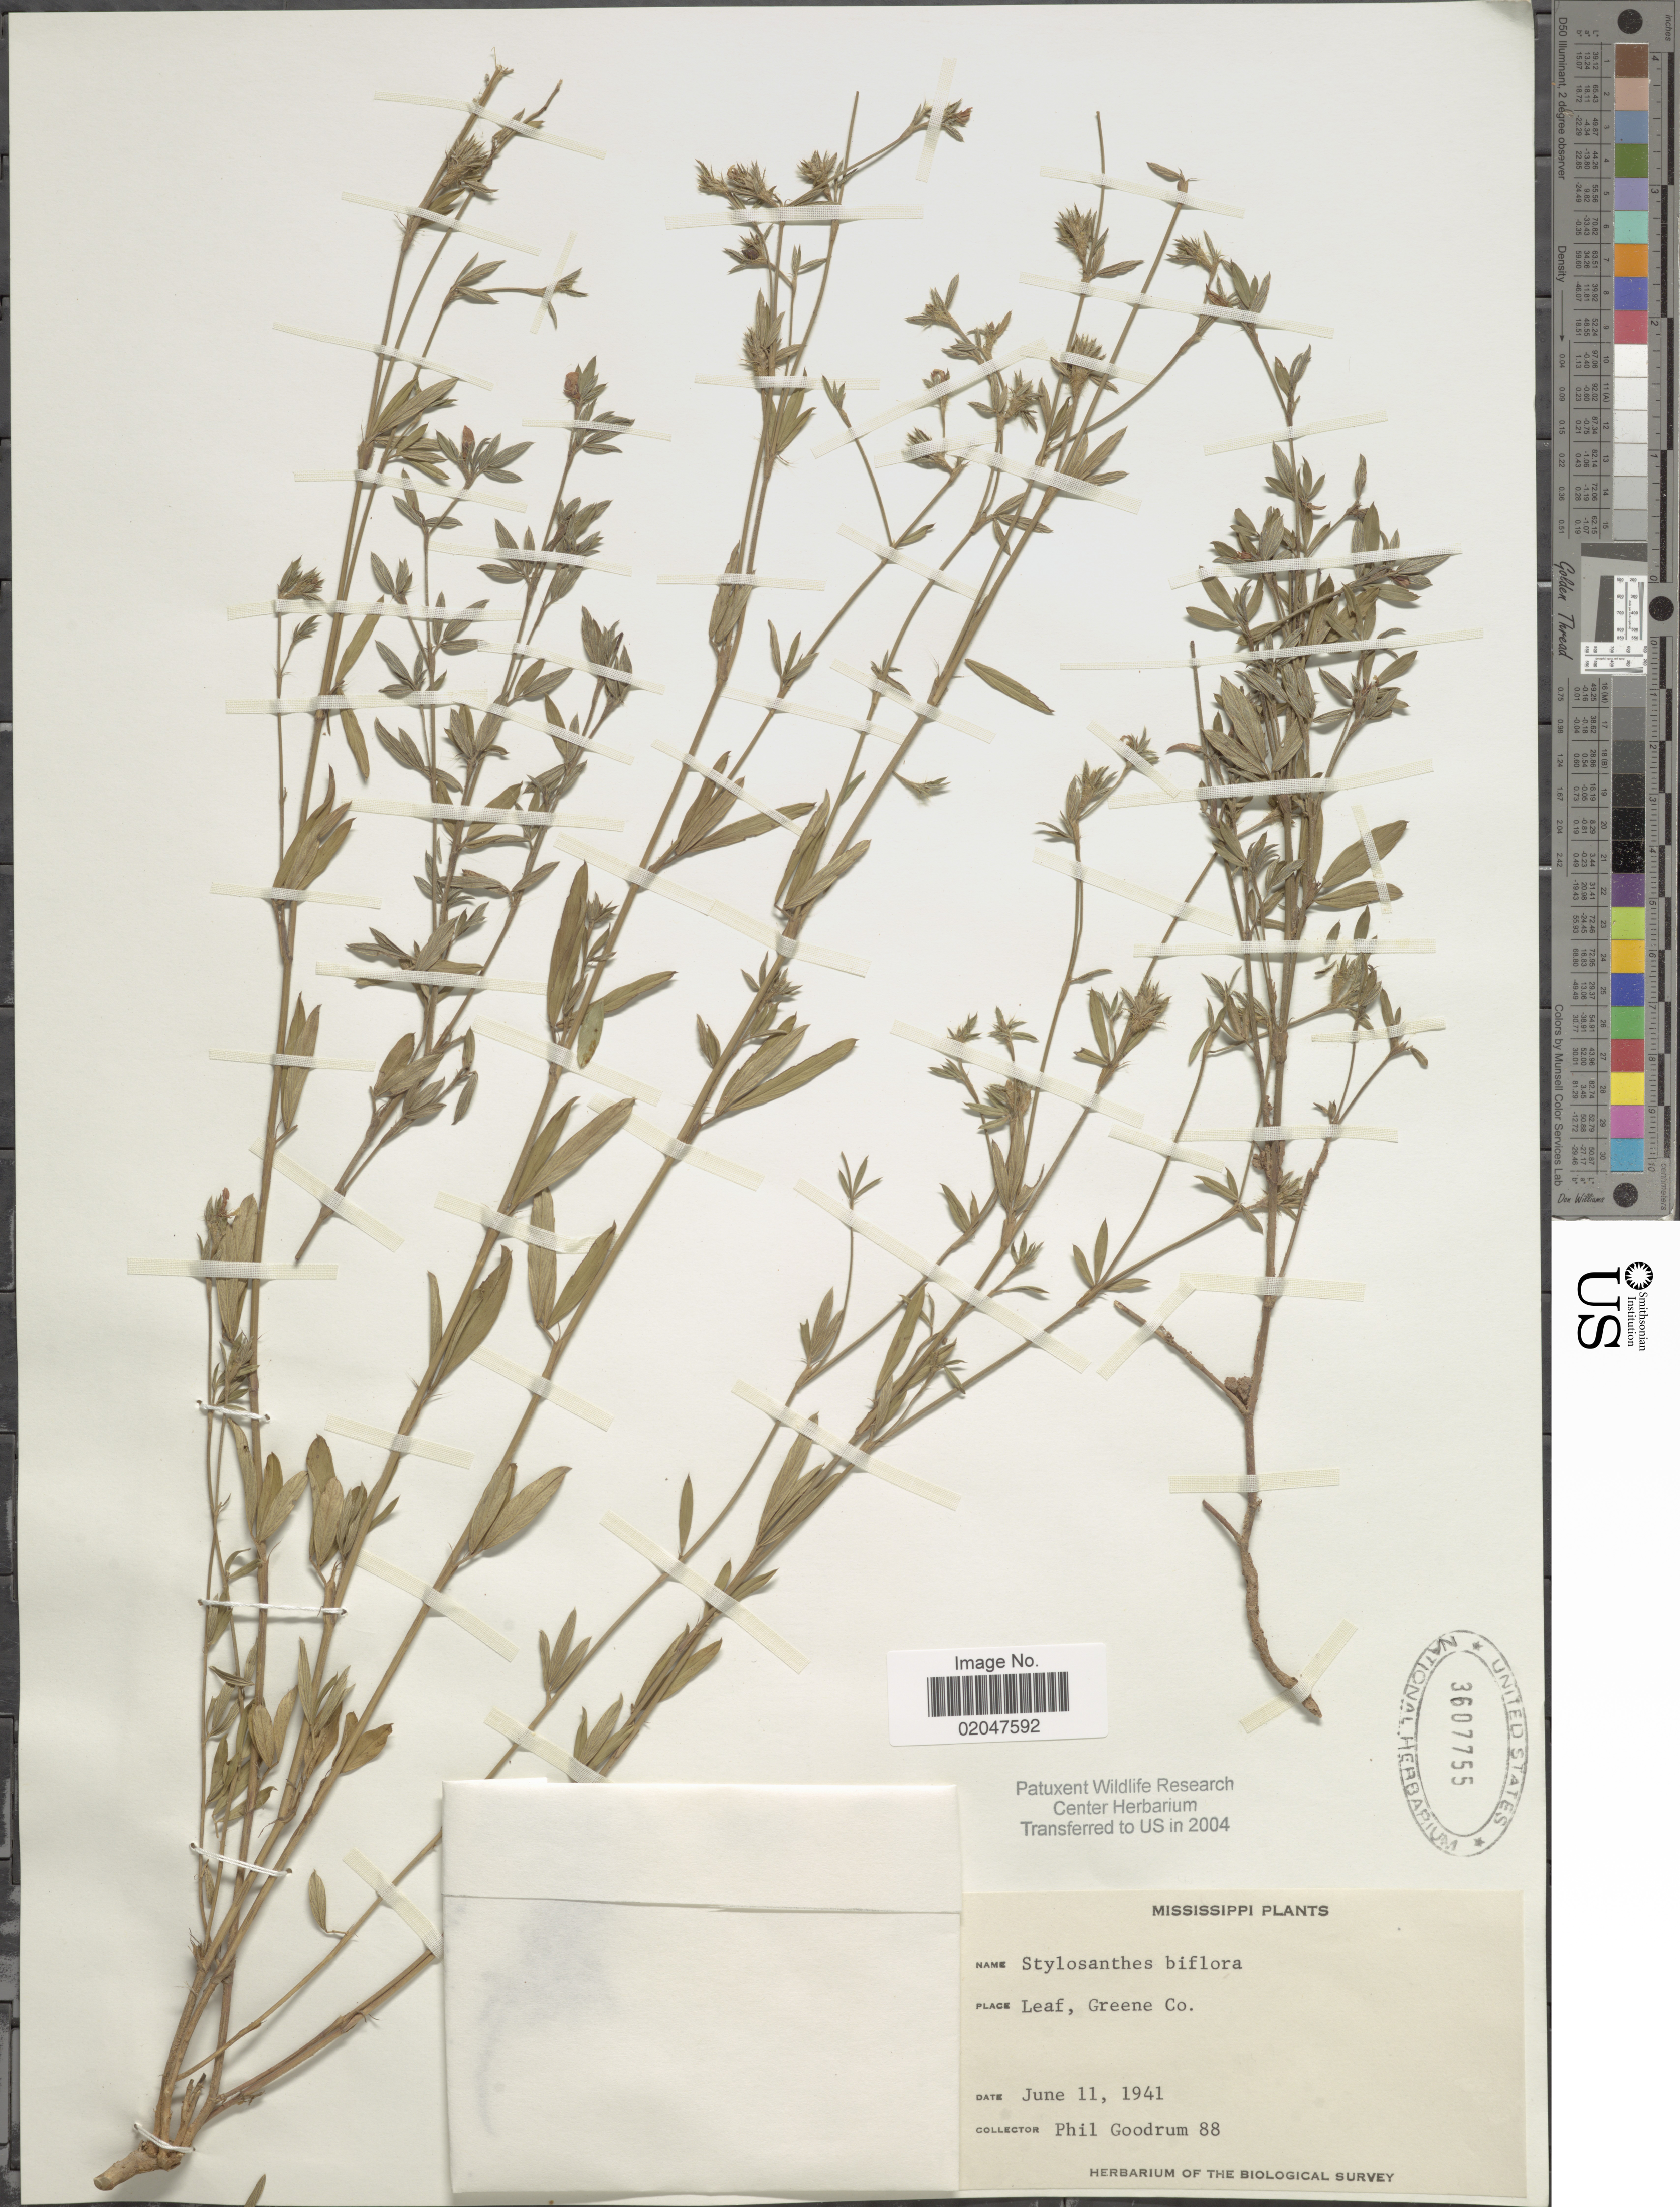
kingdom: Plantae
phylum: Tracheophyta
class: Magnoliopsida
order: Fabales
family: Fabaceae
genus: Stylosanthes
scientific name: Stylosanthes biflora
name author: (L.) Britton et al.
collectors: P. Goodrum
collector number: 88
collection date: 1941-06-11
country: United States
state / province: Mississippi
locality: Leaf, Greene Co.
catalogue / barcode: US 3607755